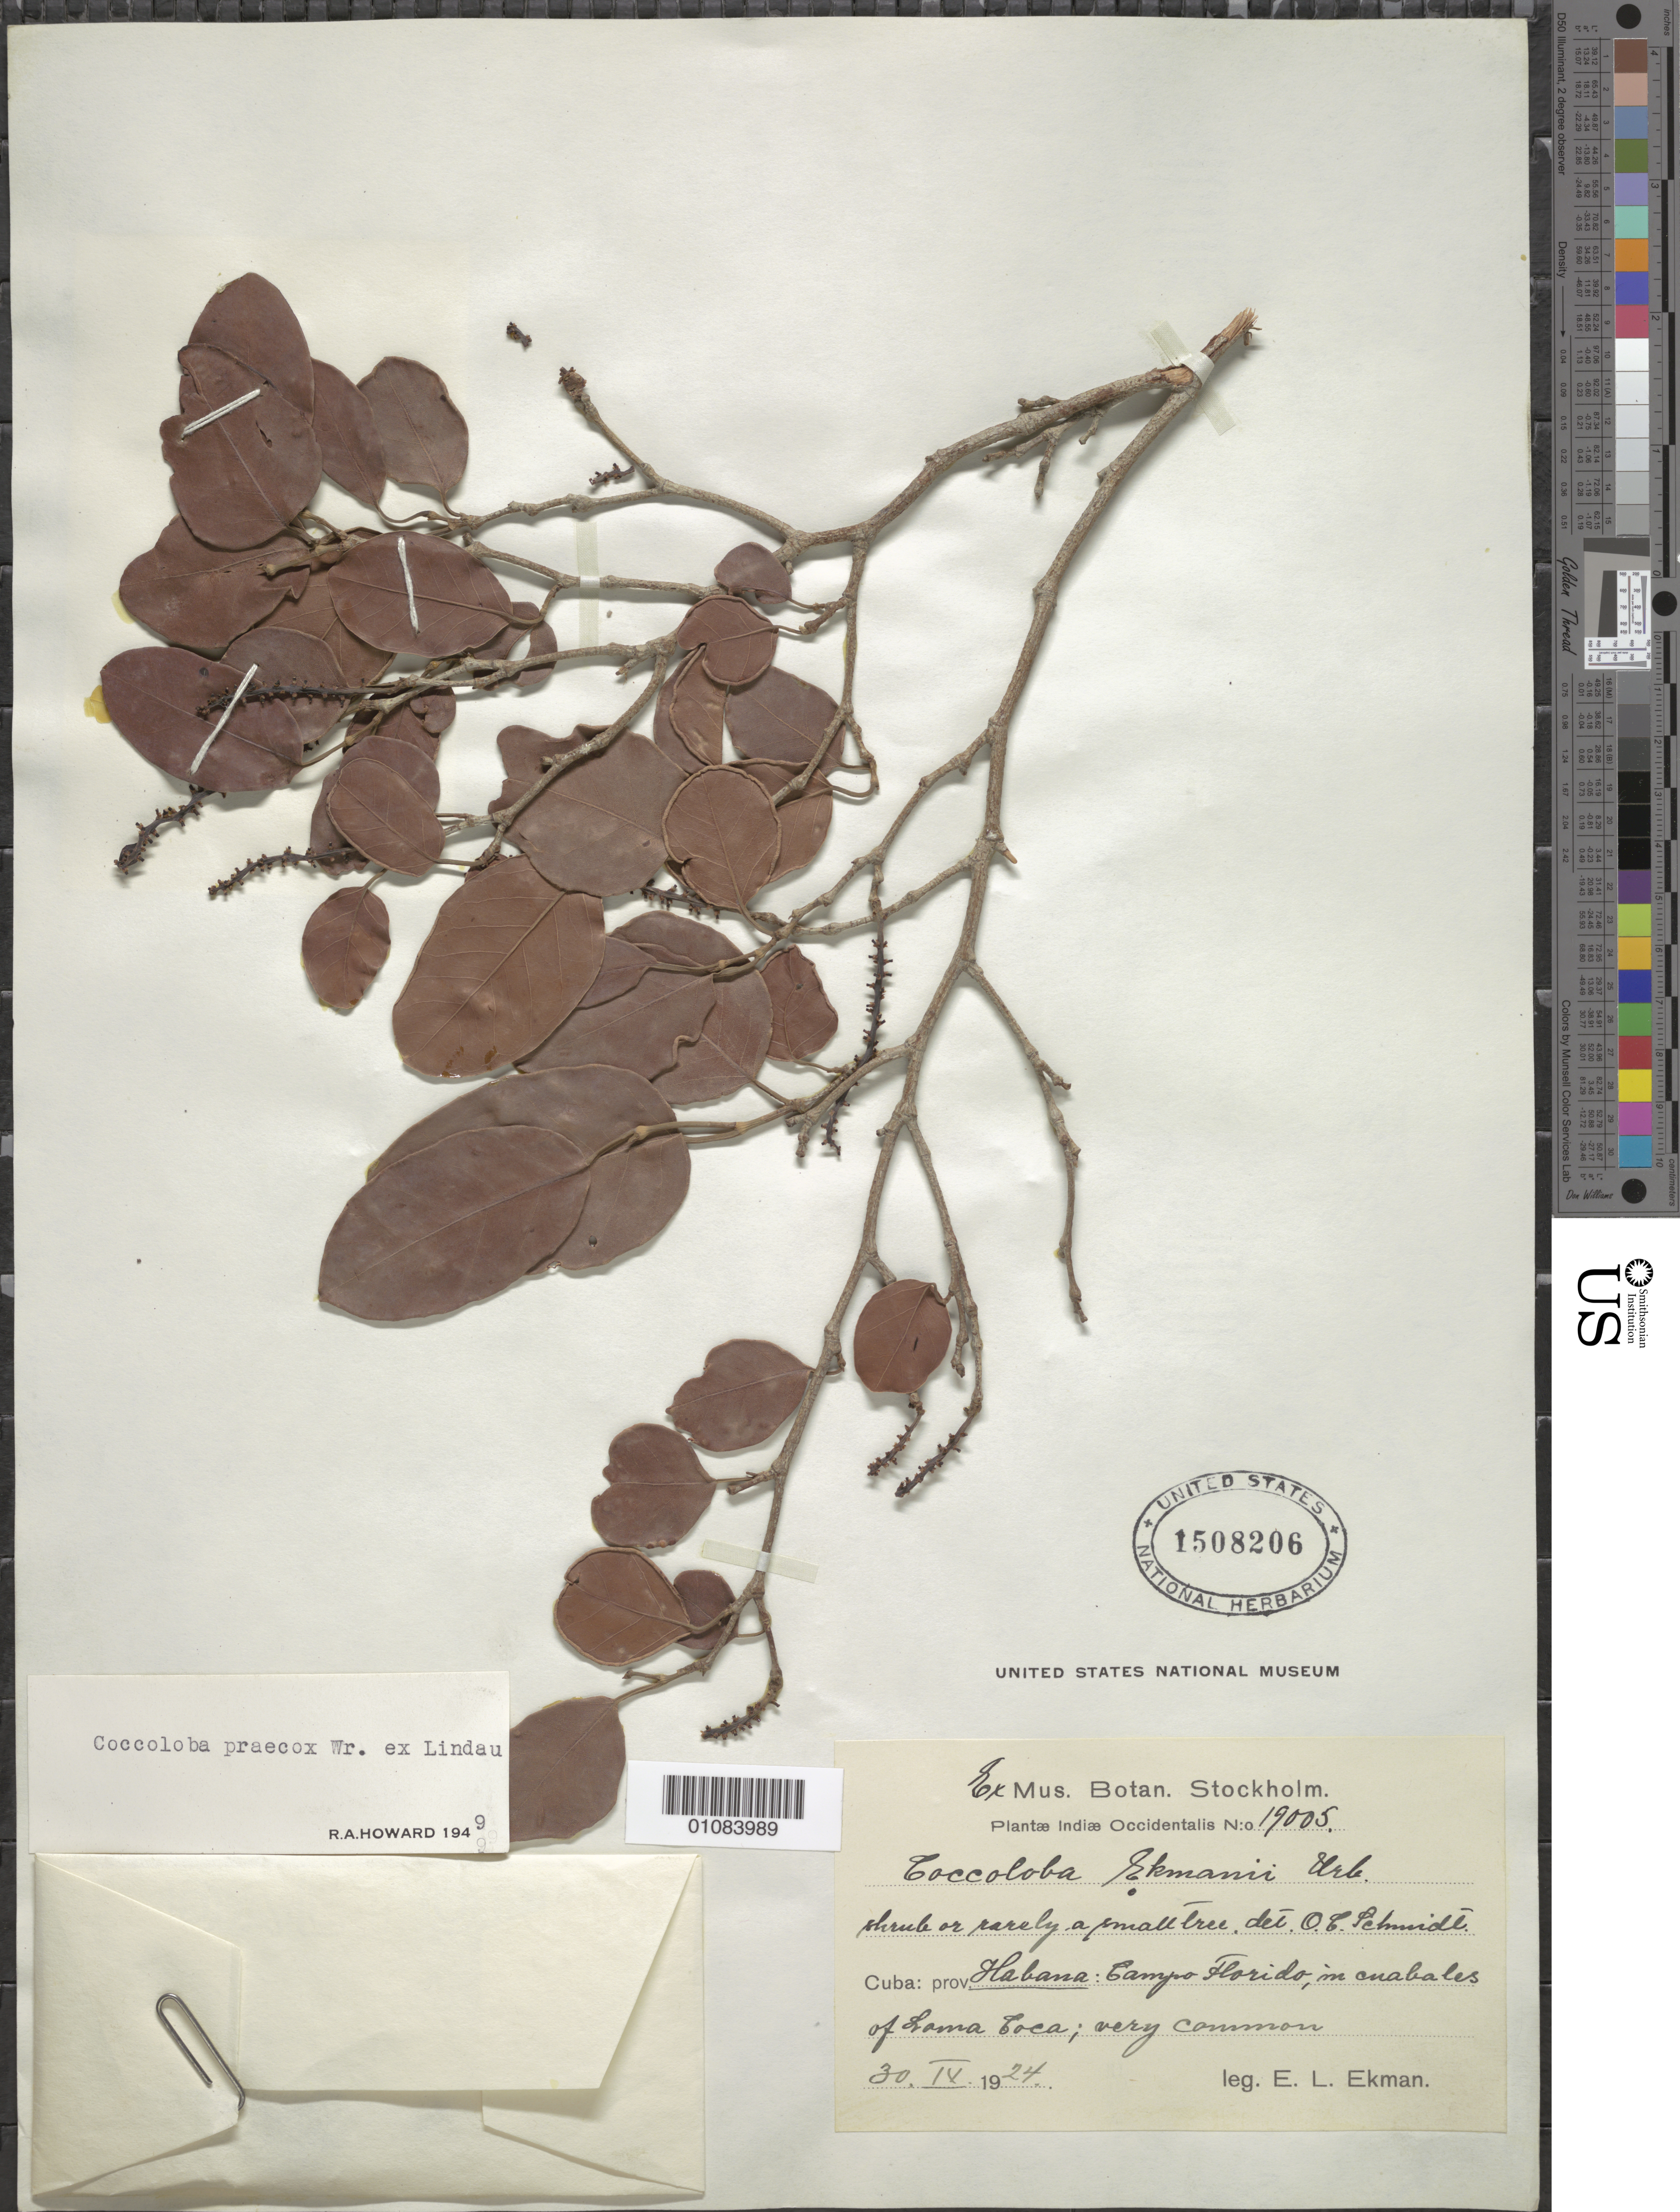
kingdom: Plantae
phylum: Tracheophyta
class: Magnoliopsida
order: Caryophyllales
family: Polygonaceae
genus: Coccoloba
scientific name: Coccoloba praecox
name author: C. Wright ex Lindau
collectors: E. L. Ekman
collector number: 19005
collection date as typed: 30 Apr 1924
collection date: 1924-04-30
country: Cuba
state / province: La Habana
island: Cuba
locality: Campo Florido, in anabales of Loma Coca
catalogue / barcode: US 1508206